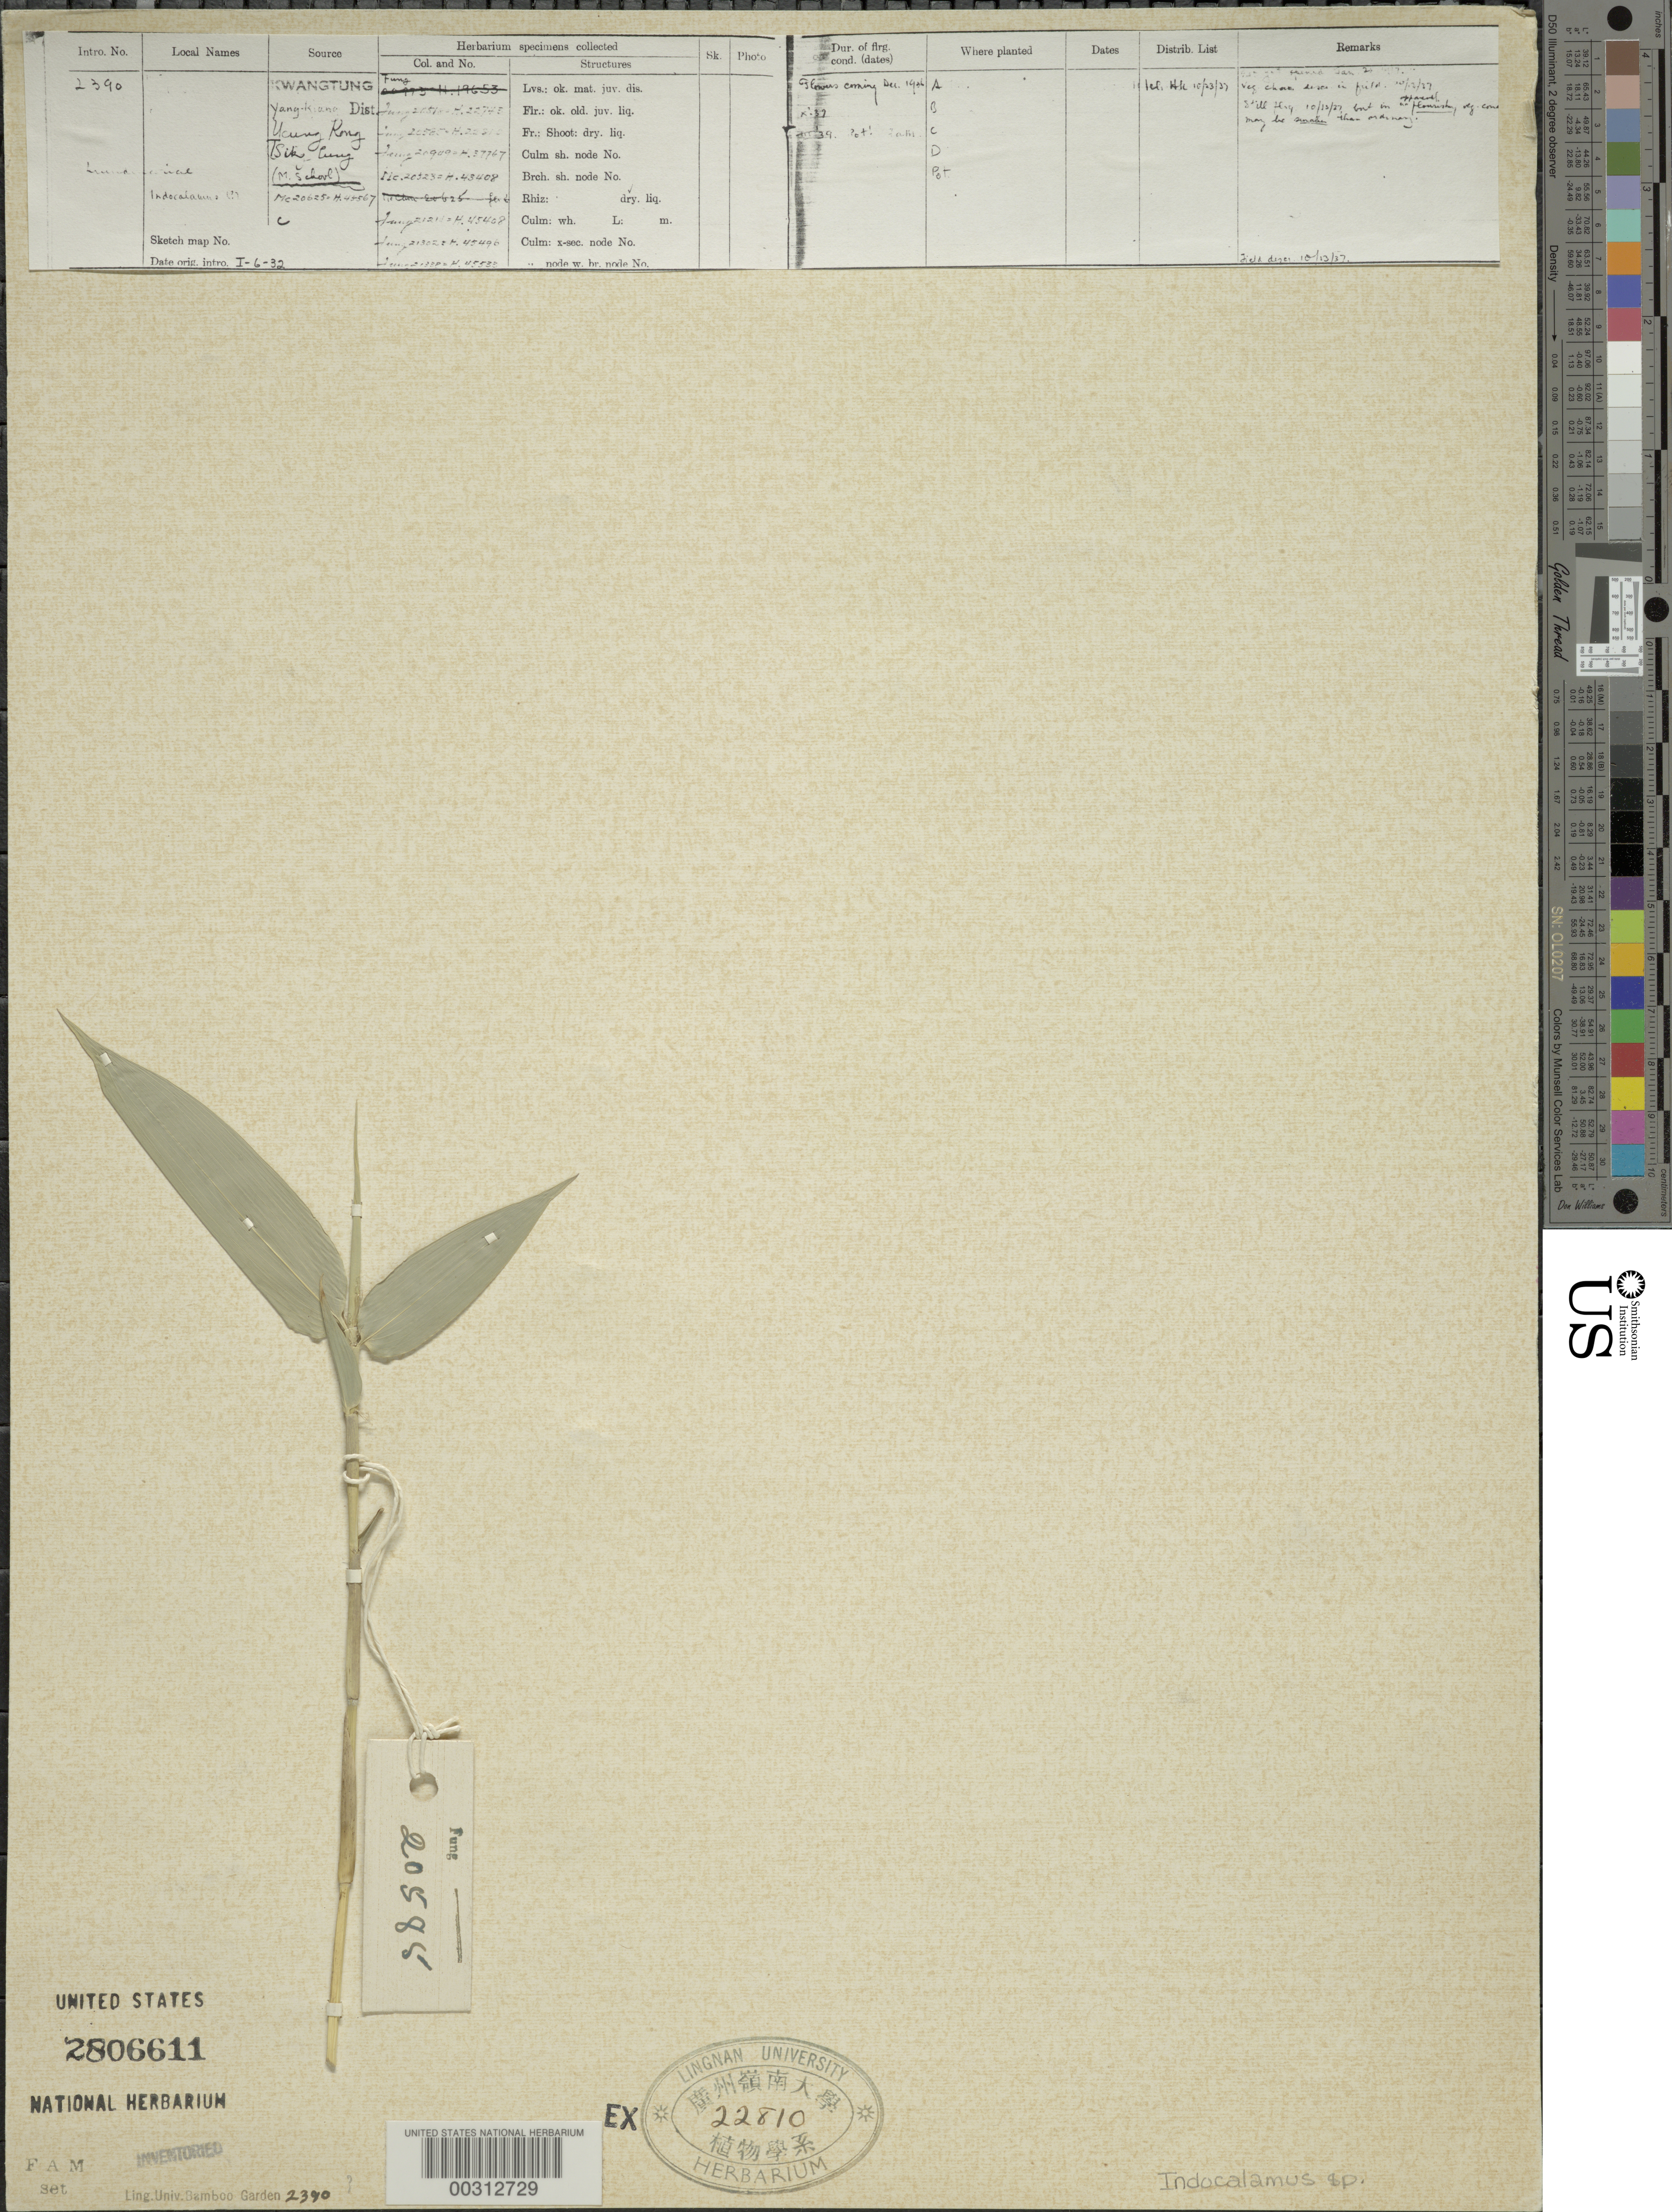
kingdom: Plantae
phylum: Tracheophyta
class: Liliopsida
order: Poales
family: Poaceae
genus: Indocalamus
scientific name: Indocalamus sp.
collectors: H. L. Fung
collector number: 20585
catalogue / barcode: US 2806611